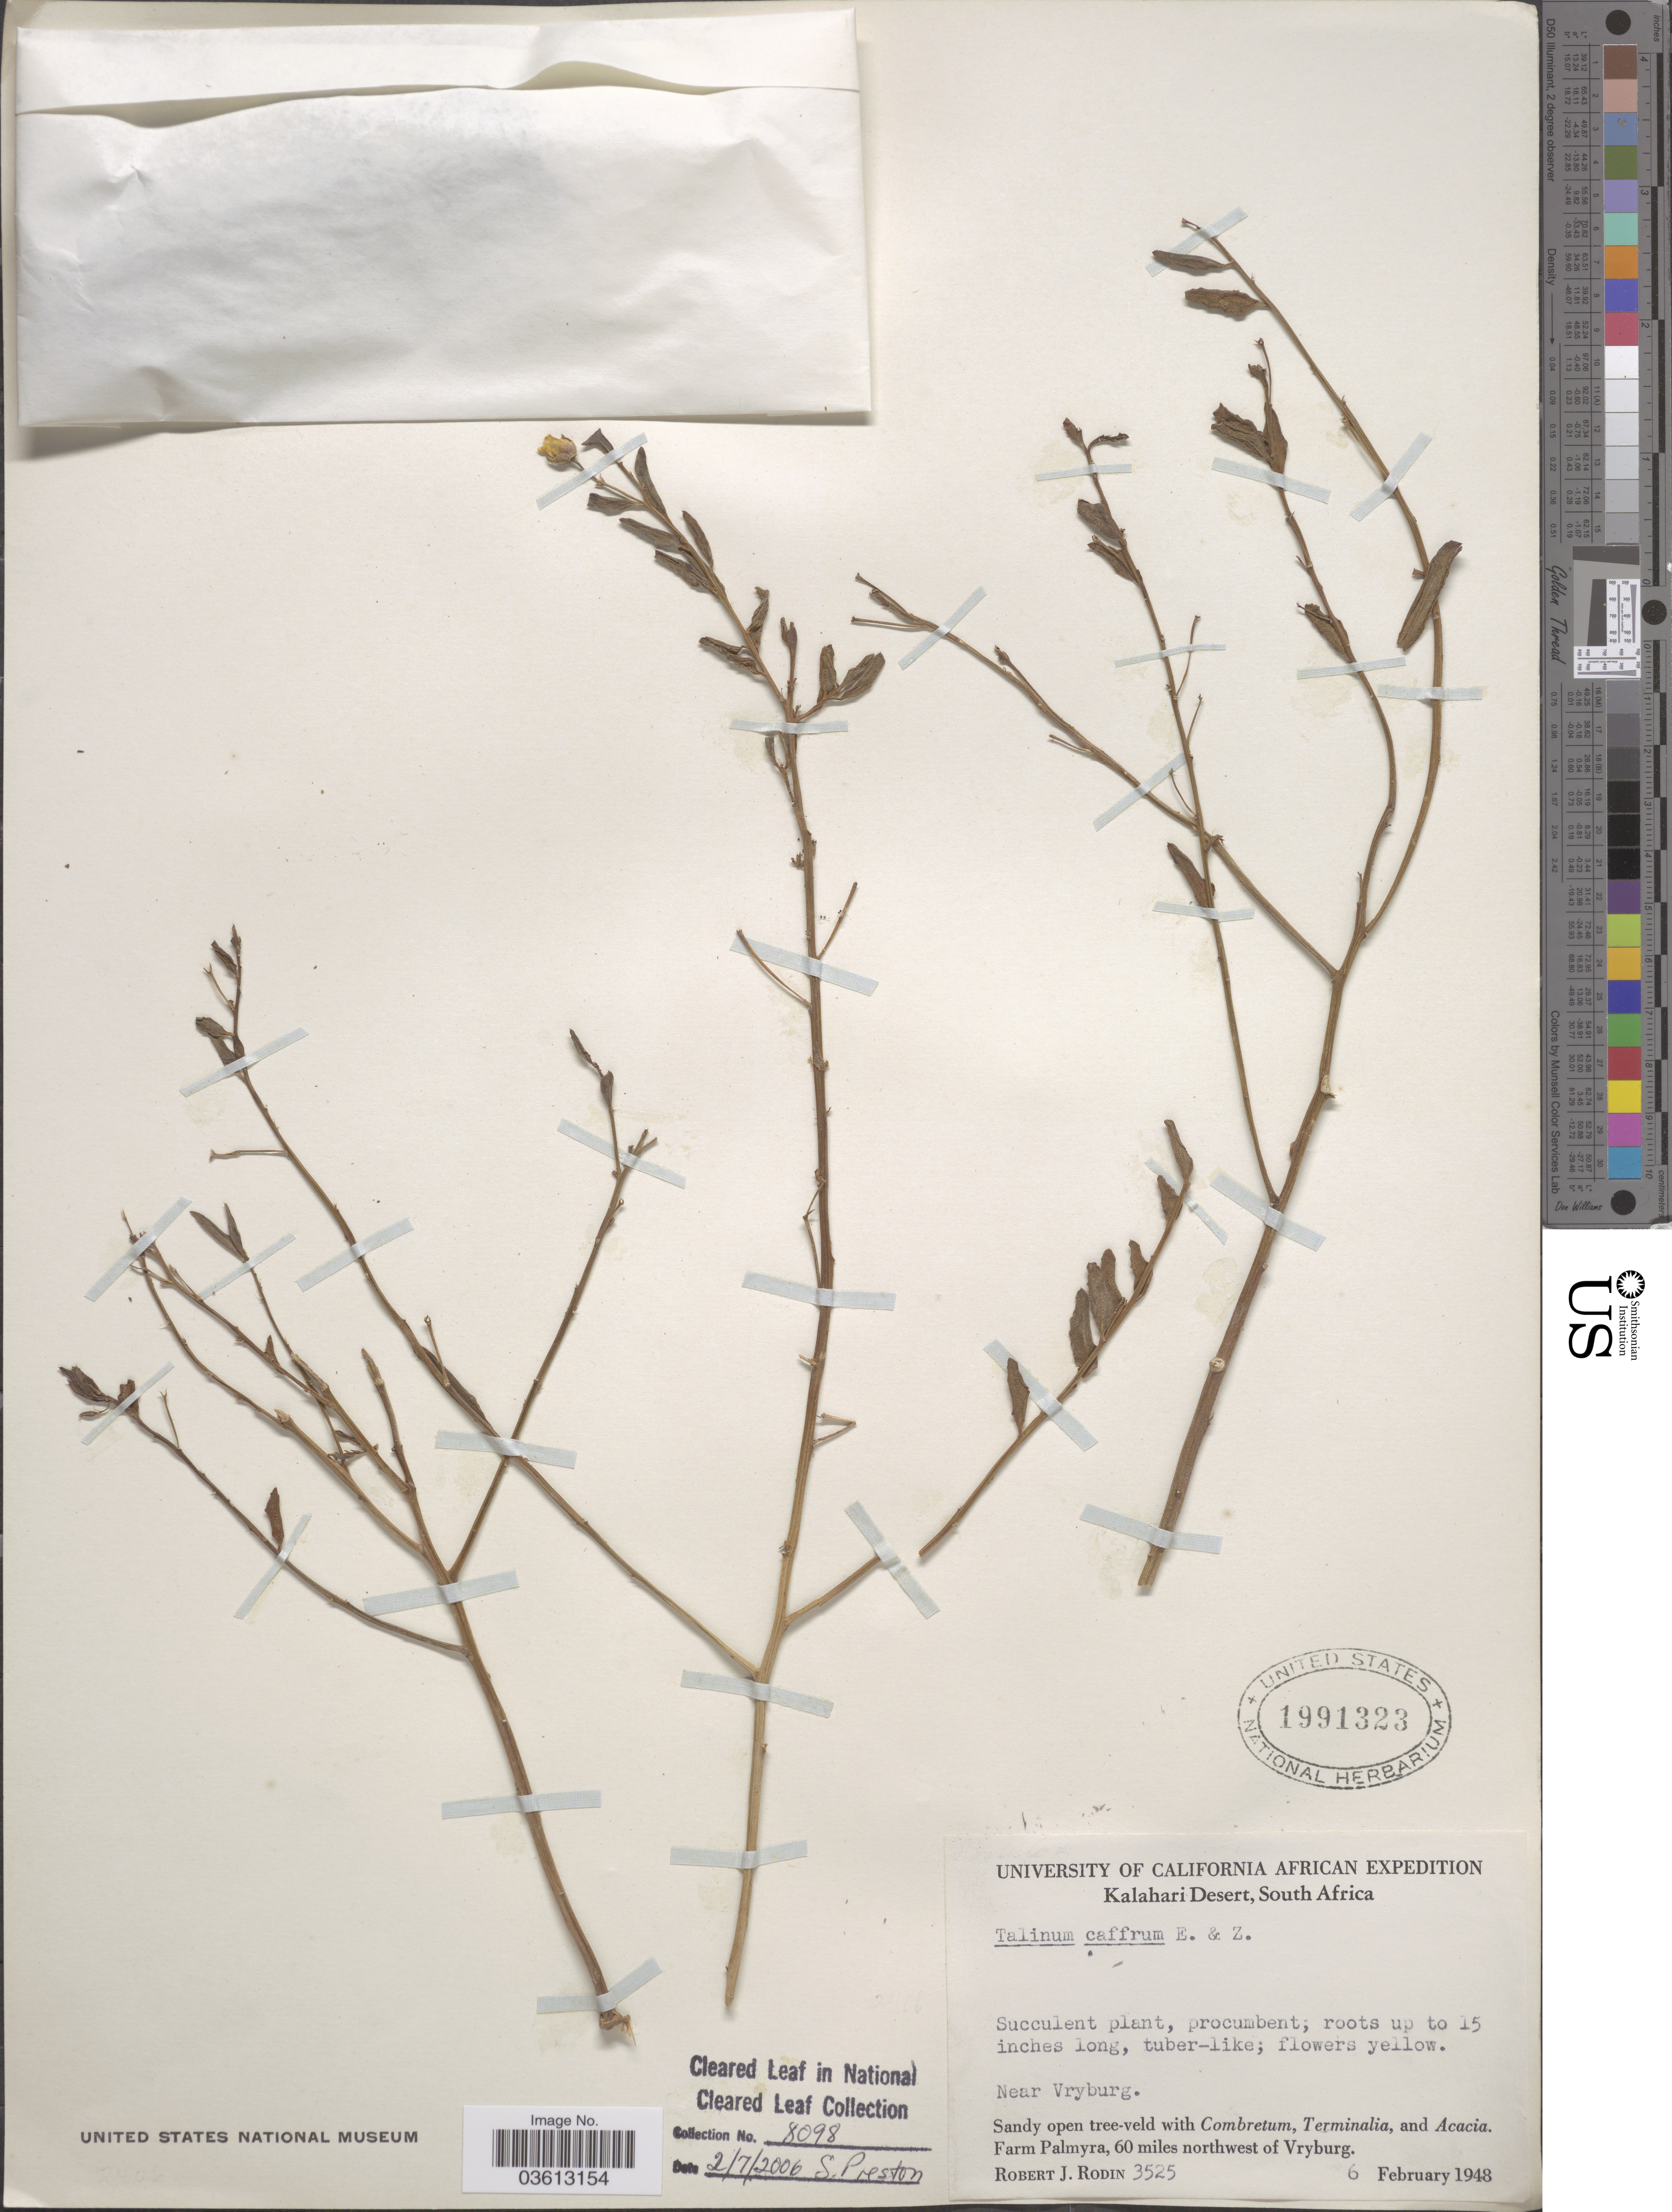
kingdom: Plantae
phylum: Tracheophyta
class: Magnoliopsida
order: Caryophyllales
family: Talinaceae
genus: Talinum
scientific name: Talinum caffrum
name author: (Thunb.) Eckl. & Zeyh.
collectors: R. J. Rodin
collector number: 3525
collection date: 1948-02-06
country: South Africa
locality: Kalahari Desert. Near Vryburg. Farm Palmyra, 60 miles northwest of Vryburg.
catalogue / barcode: US 1991323